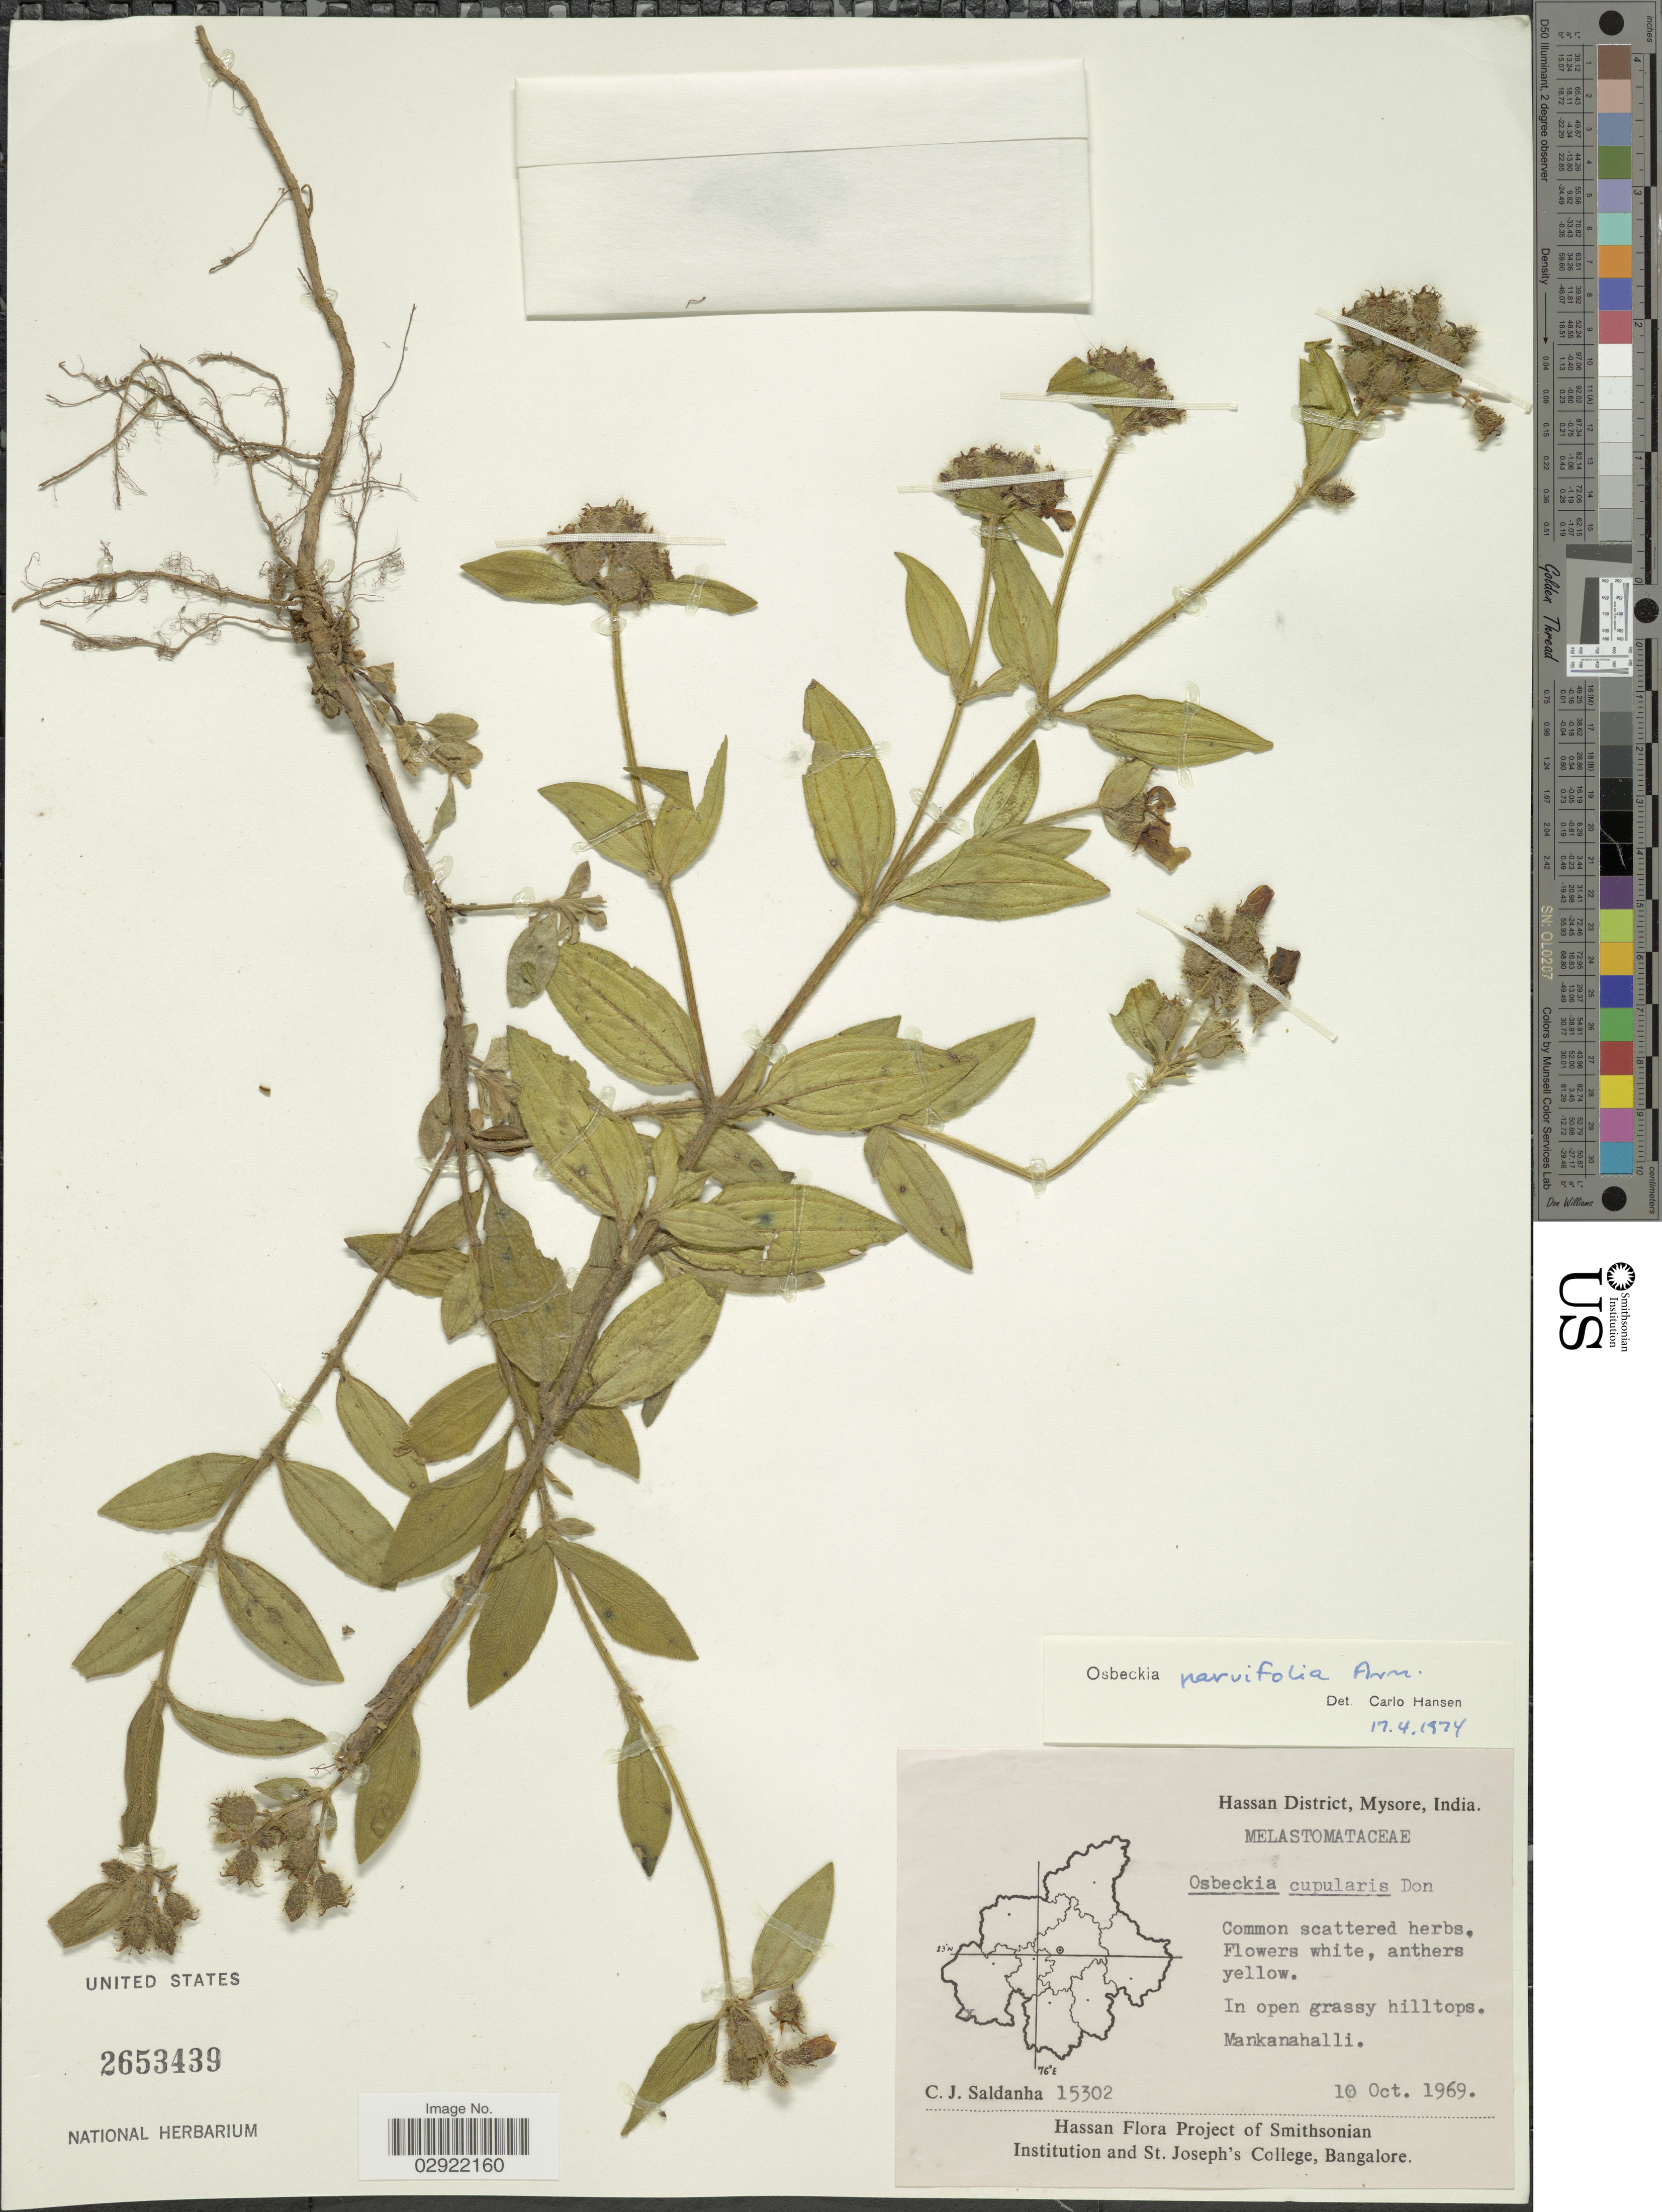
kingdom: Plantae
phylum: Tracheophyta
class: Magnoliopsida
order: Myrtales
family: Melastomataceae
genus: Osbeckia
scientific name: Osbeckia parvifolia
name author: Arn.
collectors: C. J. Saldanha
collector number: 15302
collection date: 1969-10-10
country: India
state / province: Karnataka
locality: Hassan District, Mysore. Mankanahalli.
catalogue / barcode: US 2653439